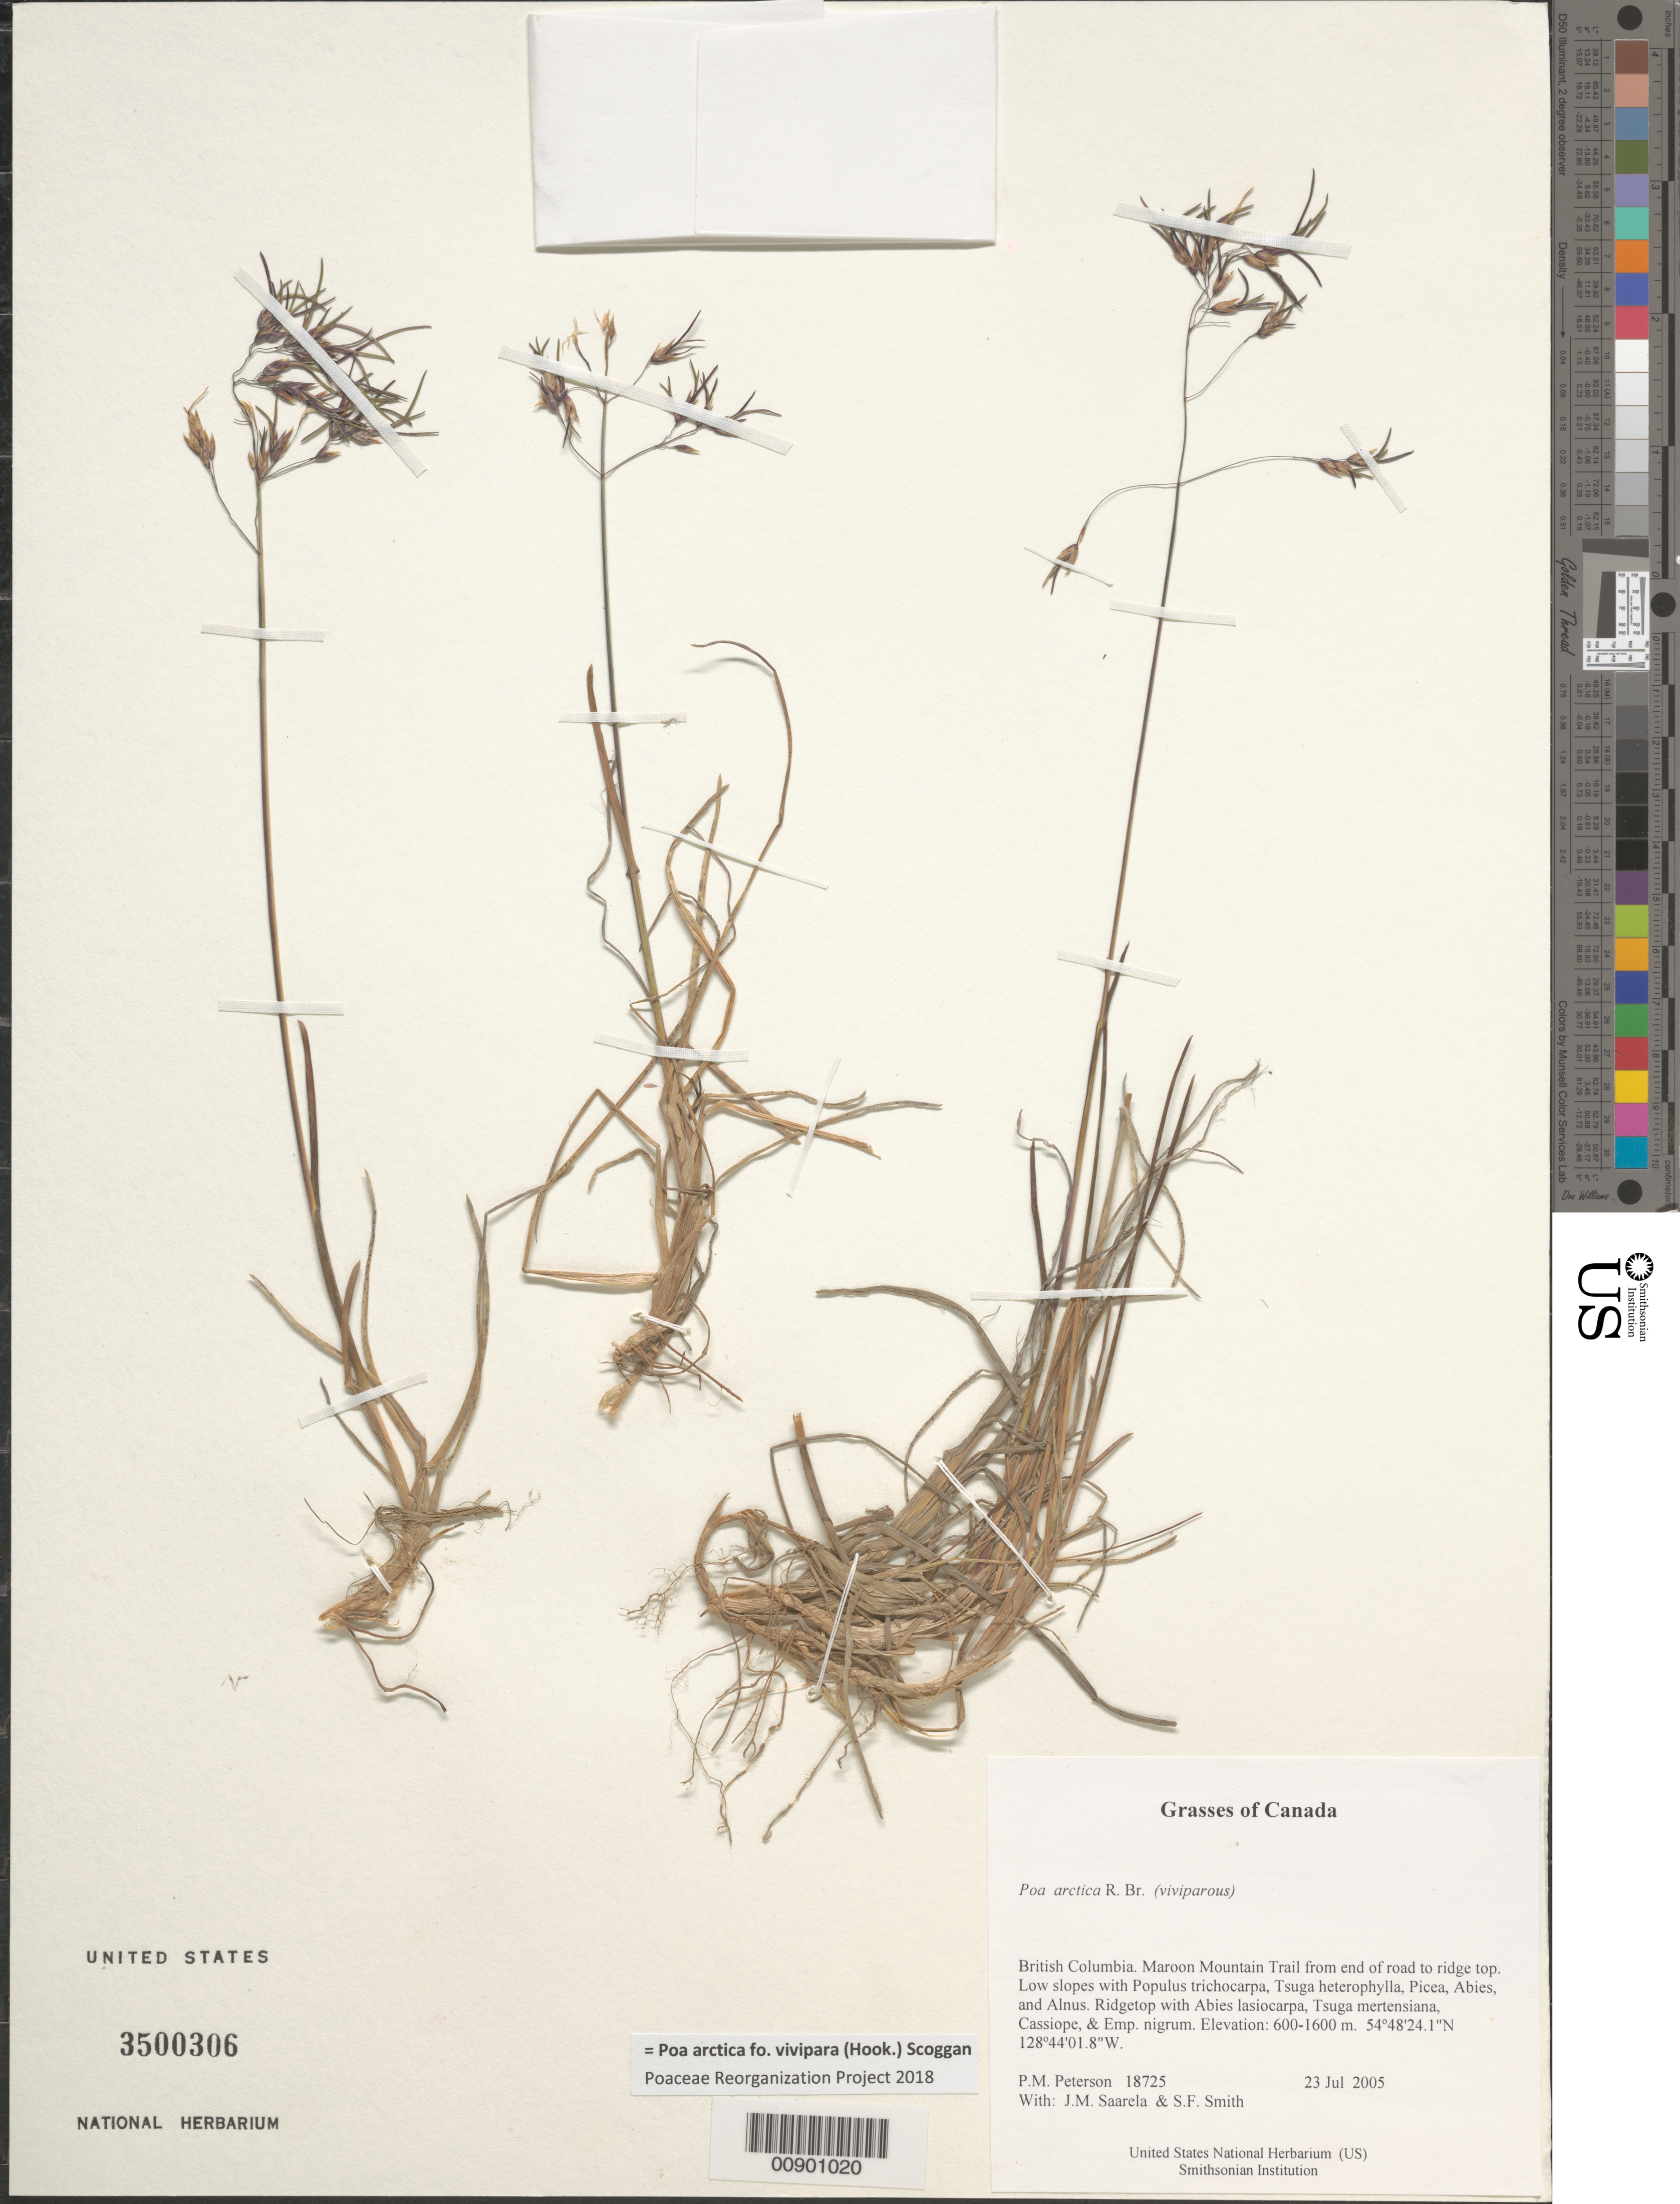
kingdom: Plantae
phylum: Tracheophyta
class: Liliopsida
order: Poales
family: Poaceae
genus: Poa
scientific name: Poa arctica f. vivipara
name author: (Hook.) Scoggan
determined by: Poaceae Reorganization Project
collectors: P. M. Peterson, J. Saarela & S.F. Smith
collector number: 18725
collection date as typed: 23 Jul 2004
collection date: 2004-07-23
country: Canada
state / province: British Columbia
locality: Maroon Mountain Trail from end of road to ridge top. Low slopes with Populus trichocarpa, Tsuga heterophylla, Picea, Abies, and Alnus. Ridgetop with Abies lasiocarpa, Tsuga mertensiana, Cassiope, & Emp. nigrum.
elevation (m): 600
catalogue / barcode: US 3500306